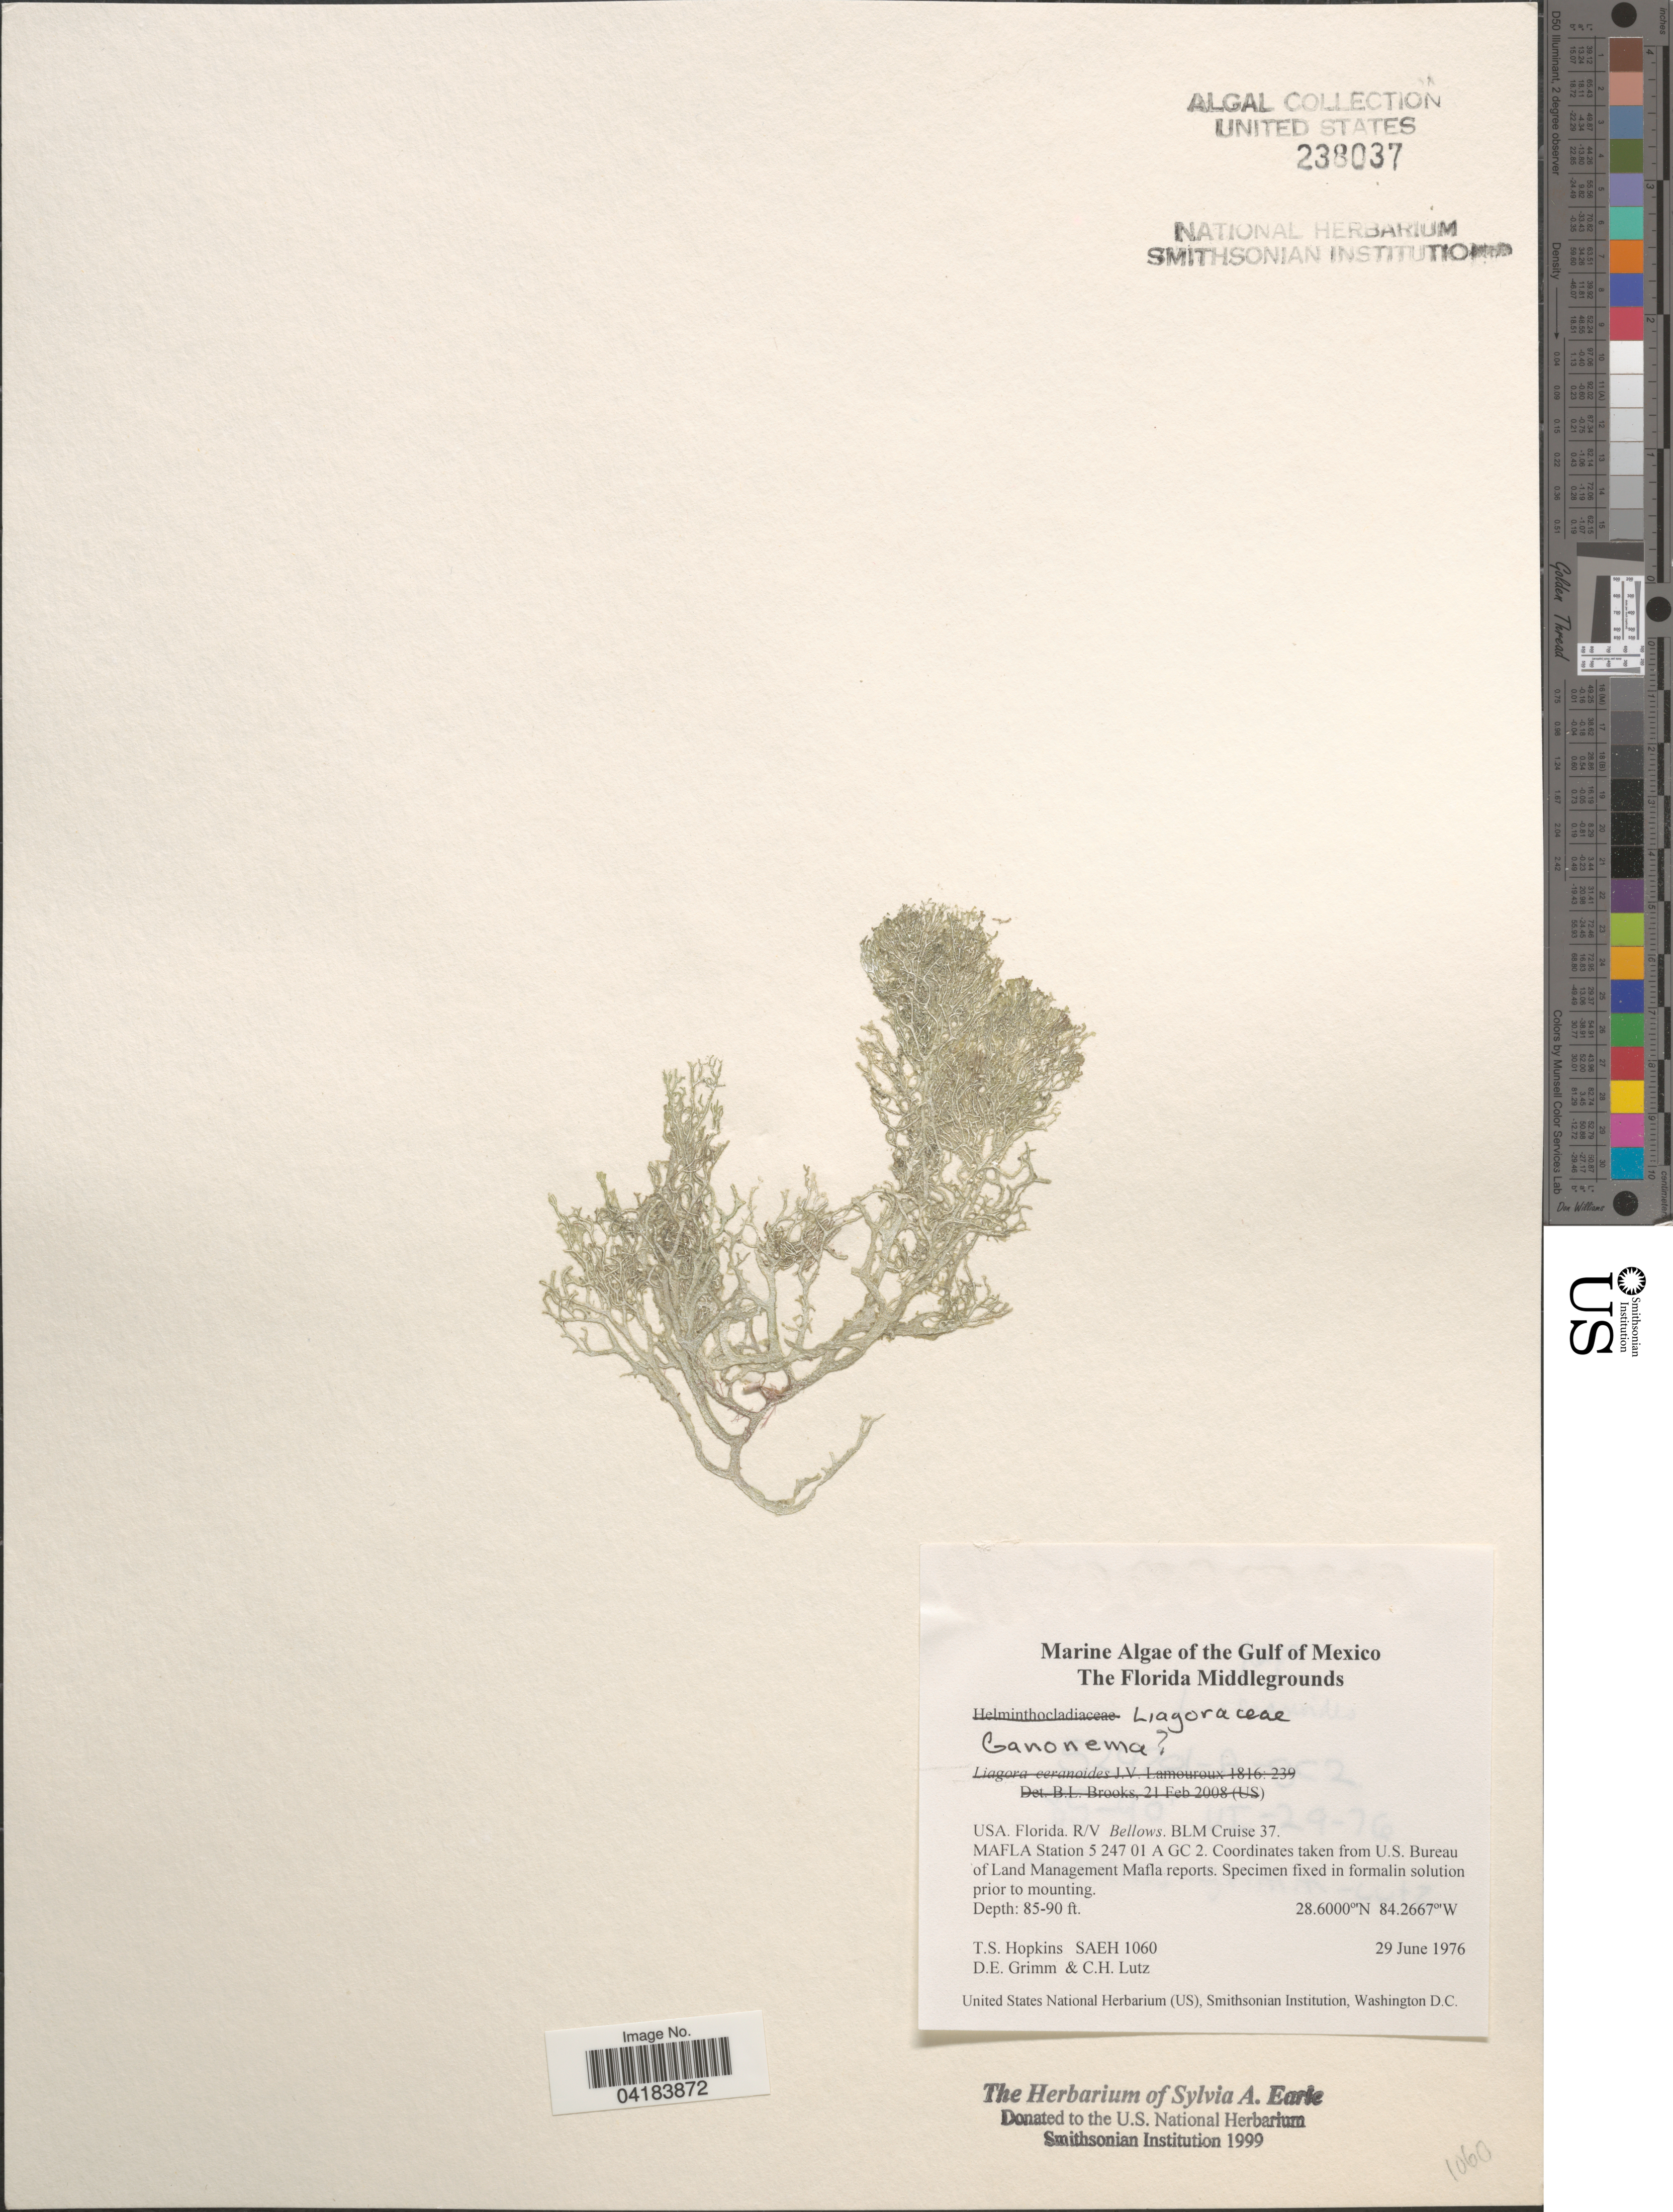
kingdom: Plantae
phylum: Rhodophyta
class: Florideophyceae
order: Nemaliales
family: Liagoraceae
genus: Ganonema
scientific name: Ganonema sp.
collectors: T. Hopkins, D. Grimm & C. Lutz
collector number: SAEH1060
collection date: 1976-06-29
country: United States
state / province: Florida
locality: Gulf of Mexico. The Florida Middlegrounds. R/V Bellows. BLM Cruise 37. MAFLA Station 5 247 01 A GC 2.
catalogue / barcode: US 238037